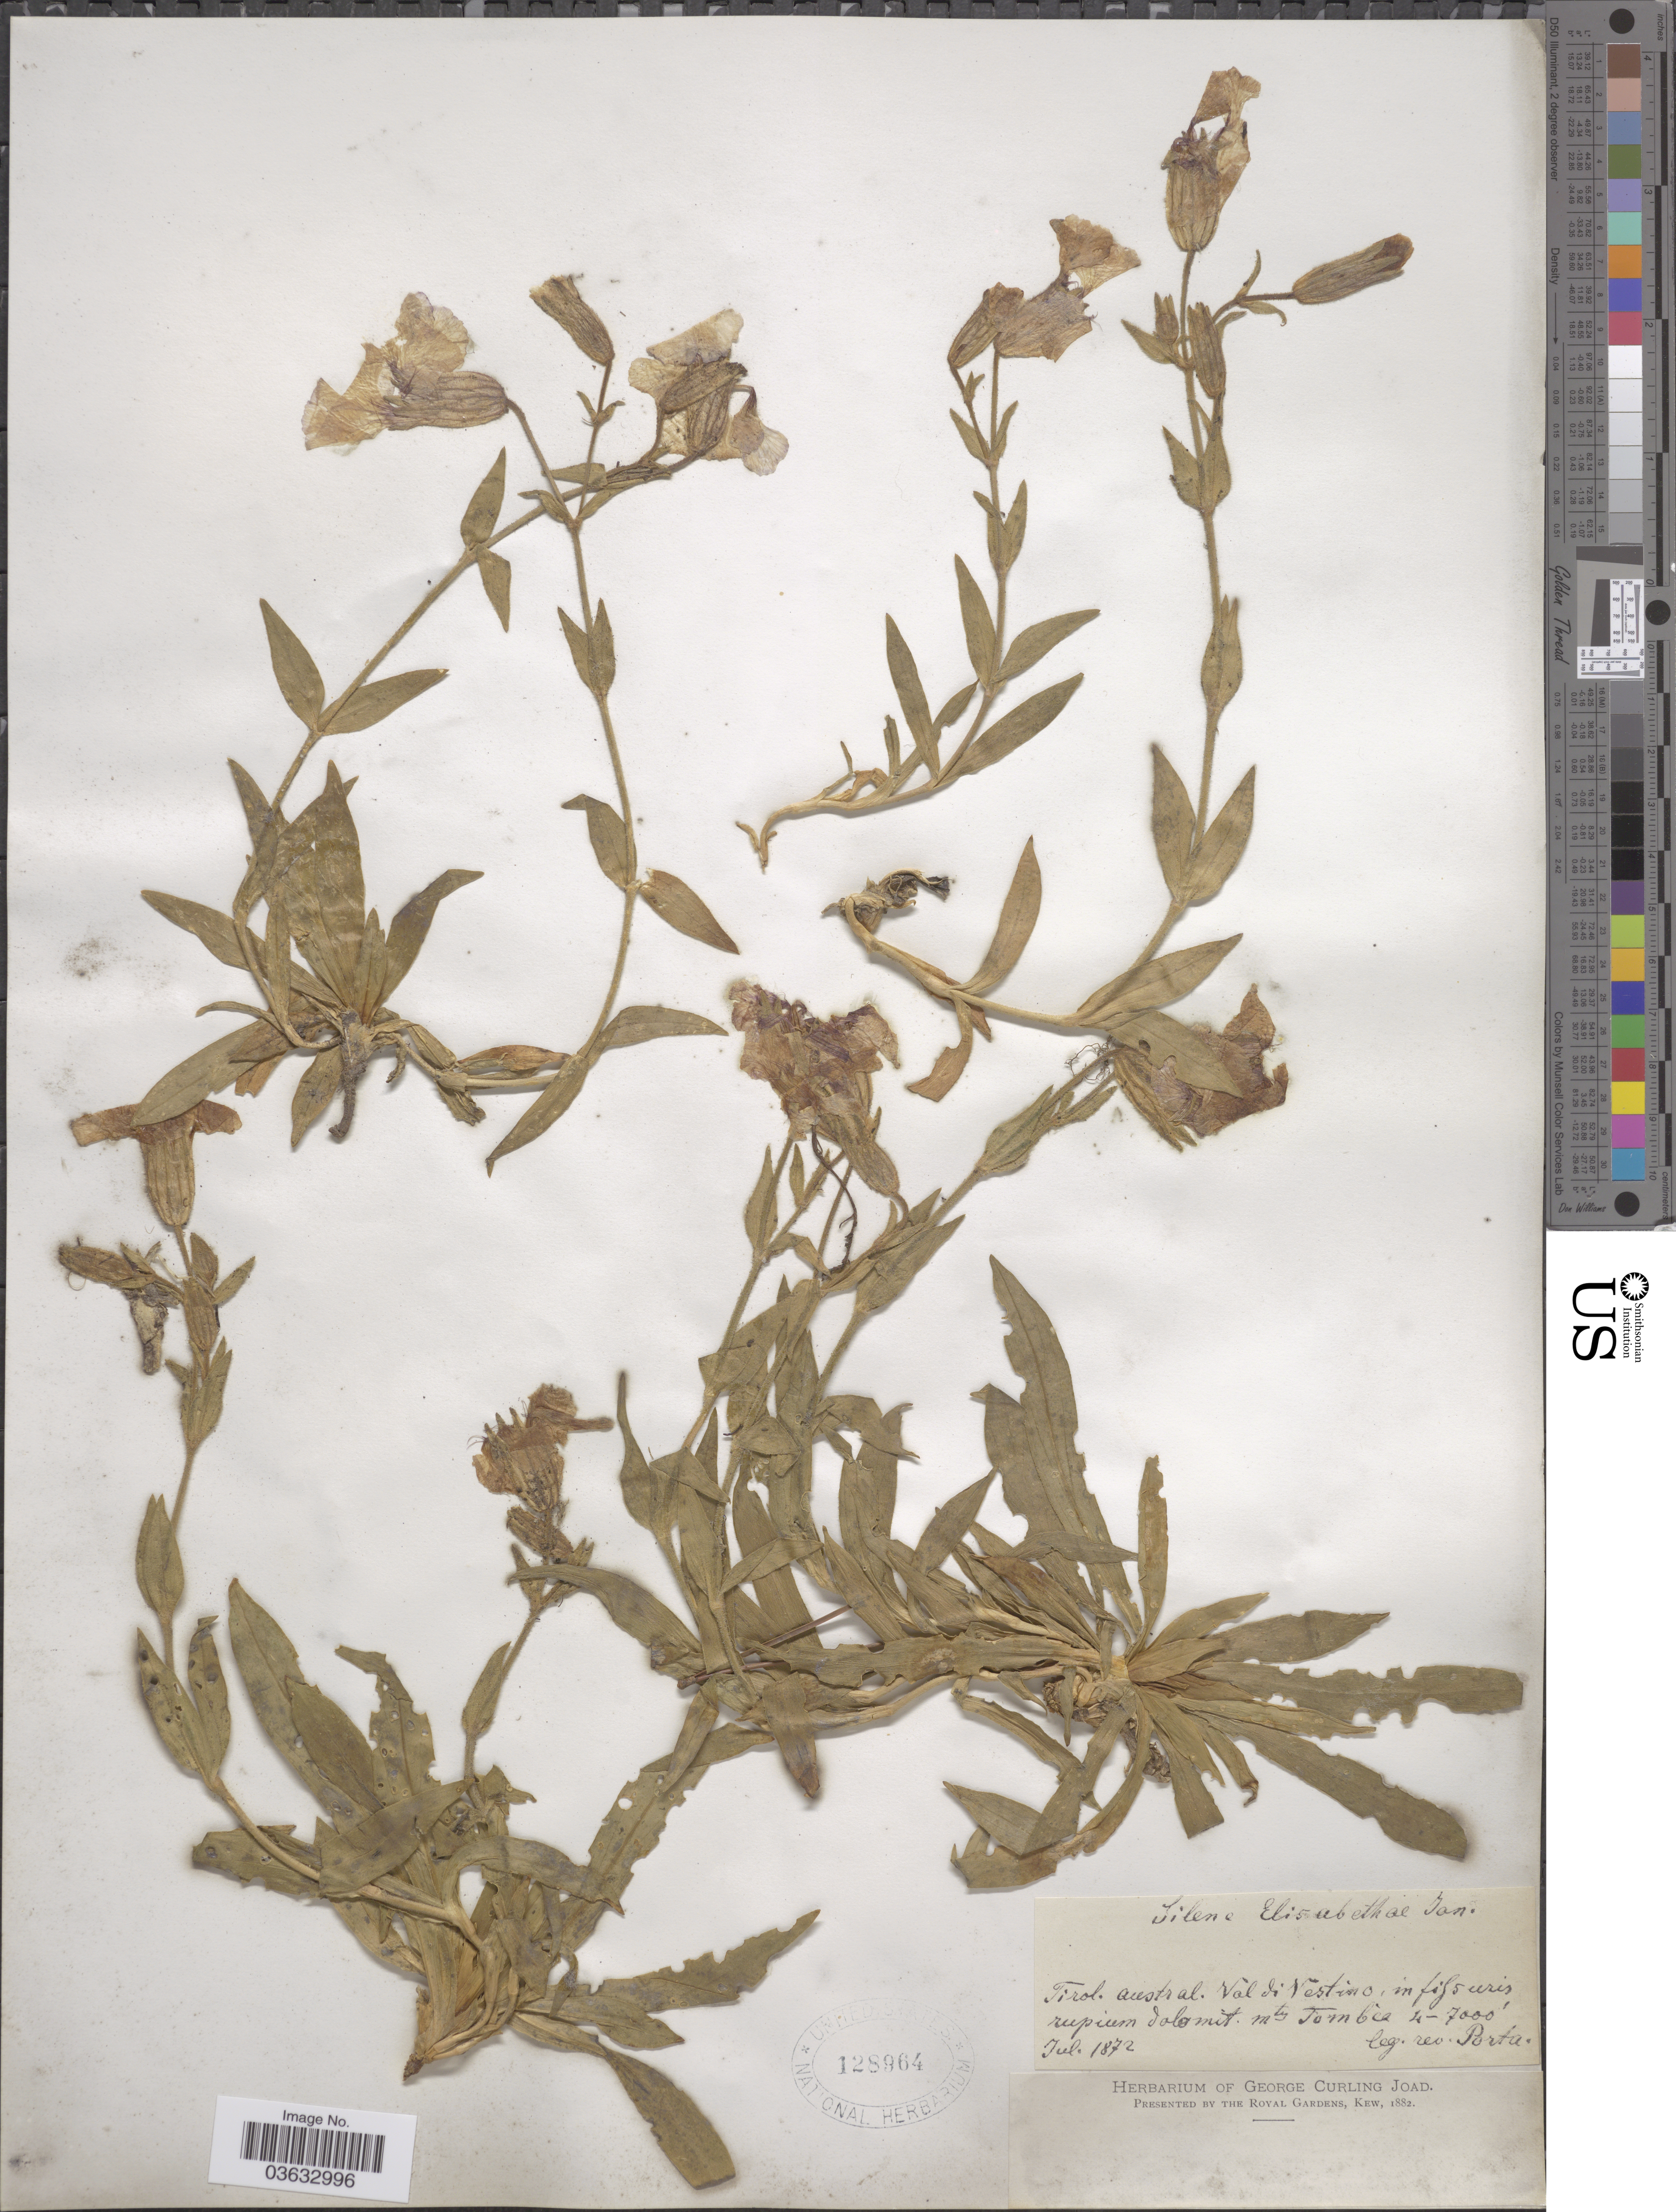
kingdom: Plantae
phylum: Tracheophyta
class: Magnoliopsida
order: Caryophyllales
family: Caryophyllaceae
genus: Silene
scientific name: Silene elisabethae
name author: Jan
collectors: -- Porta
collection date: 1872-07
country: Italy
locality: Tirol. austral. Val di Vestino, in fissuris rupium dolomit. mts Tombéa.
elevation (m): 1219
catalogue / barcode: US 128964